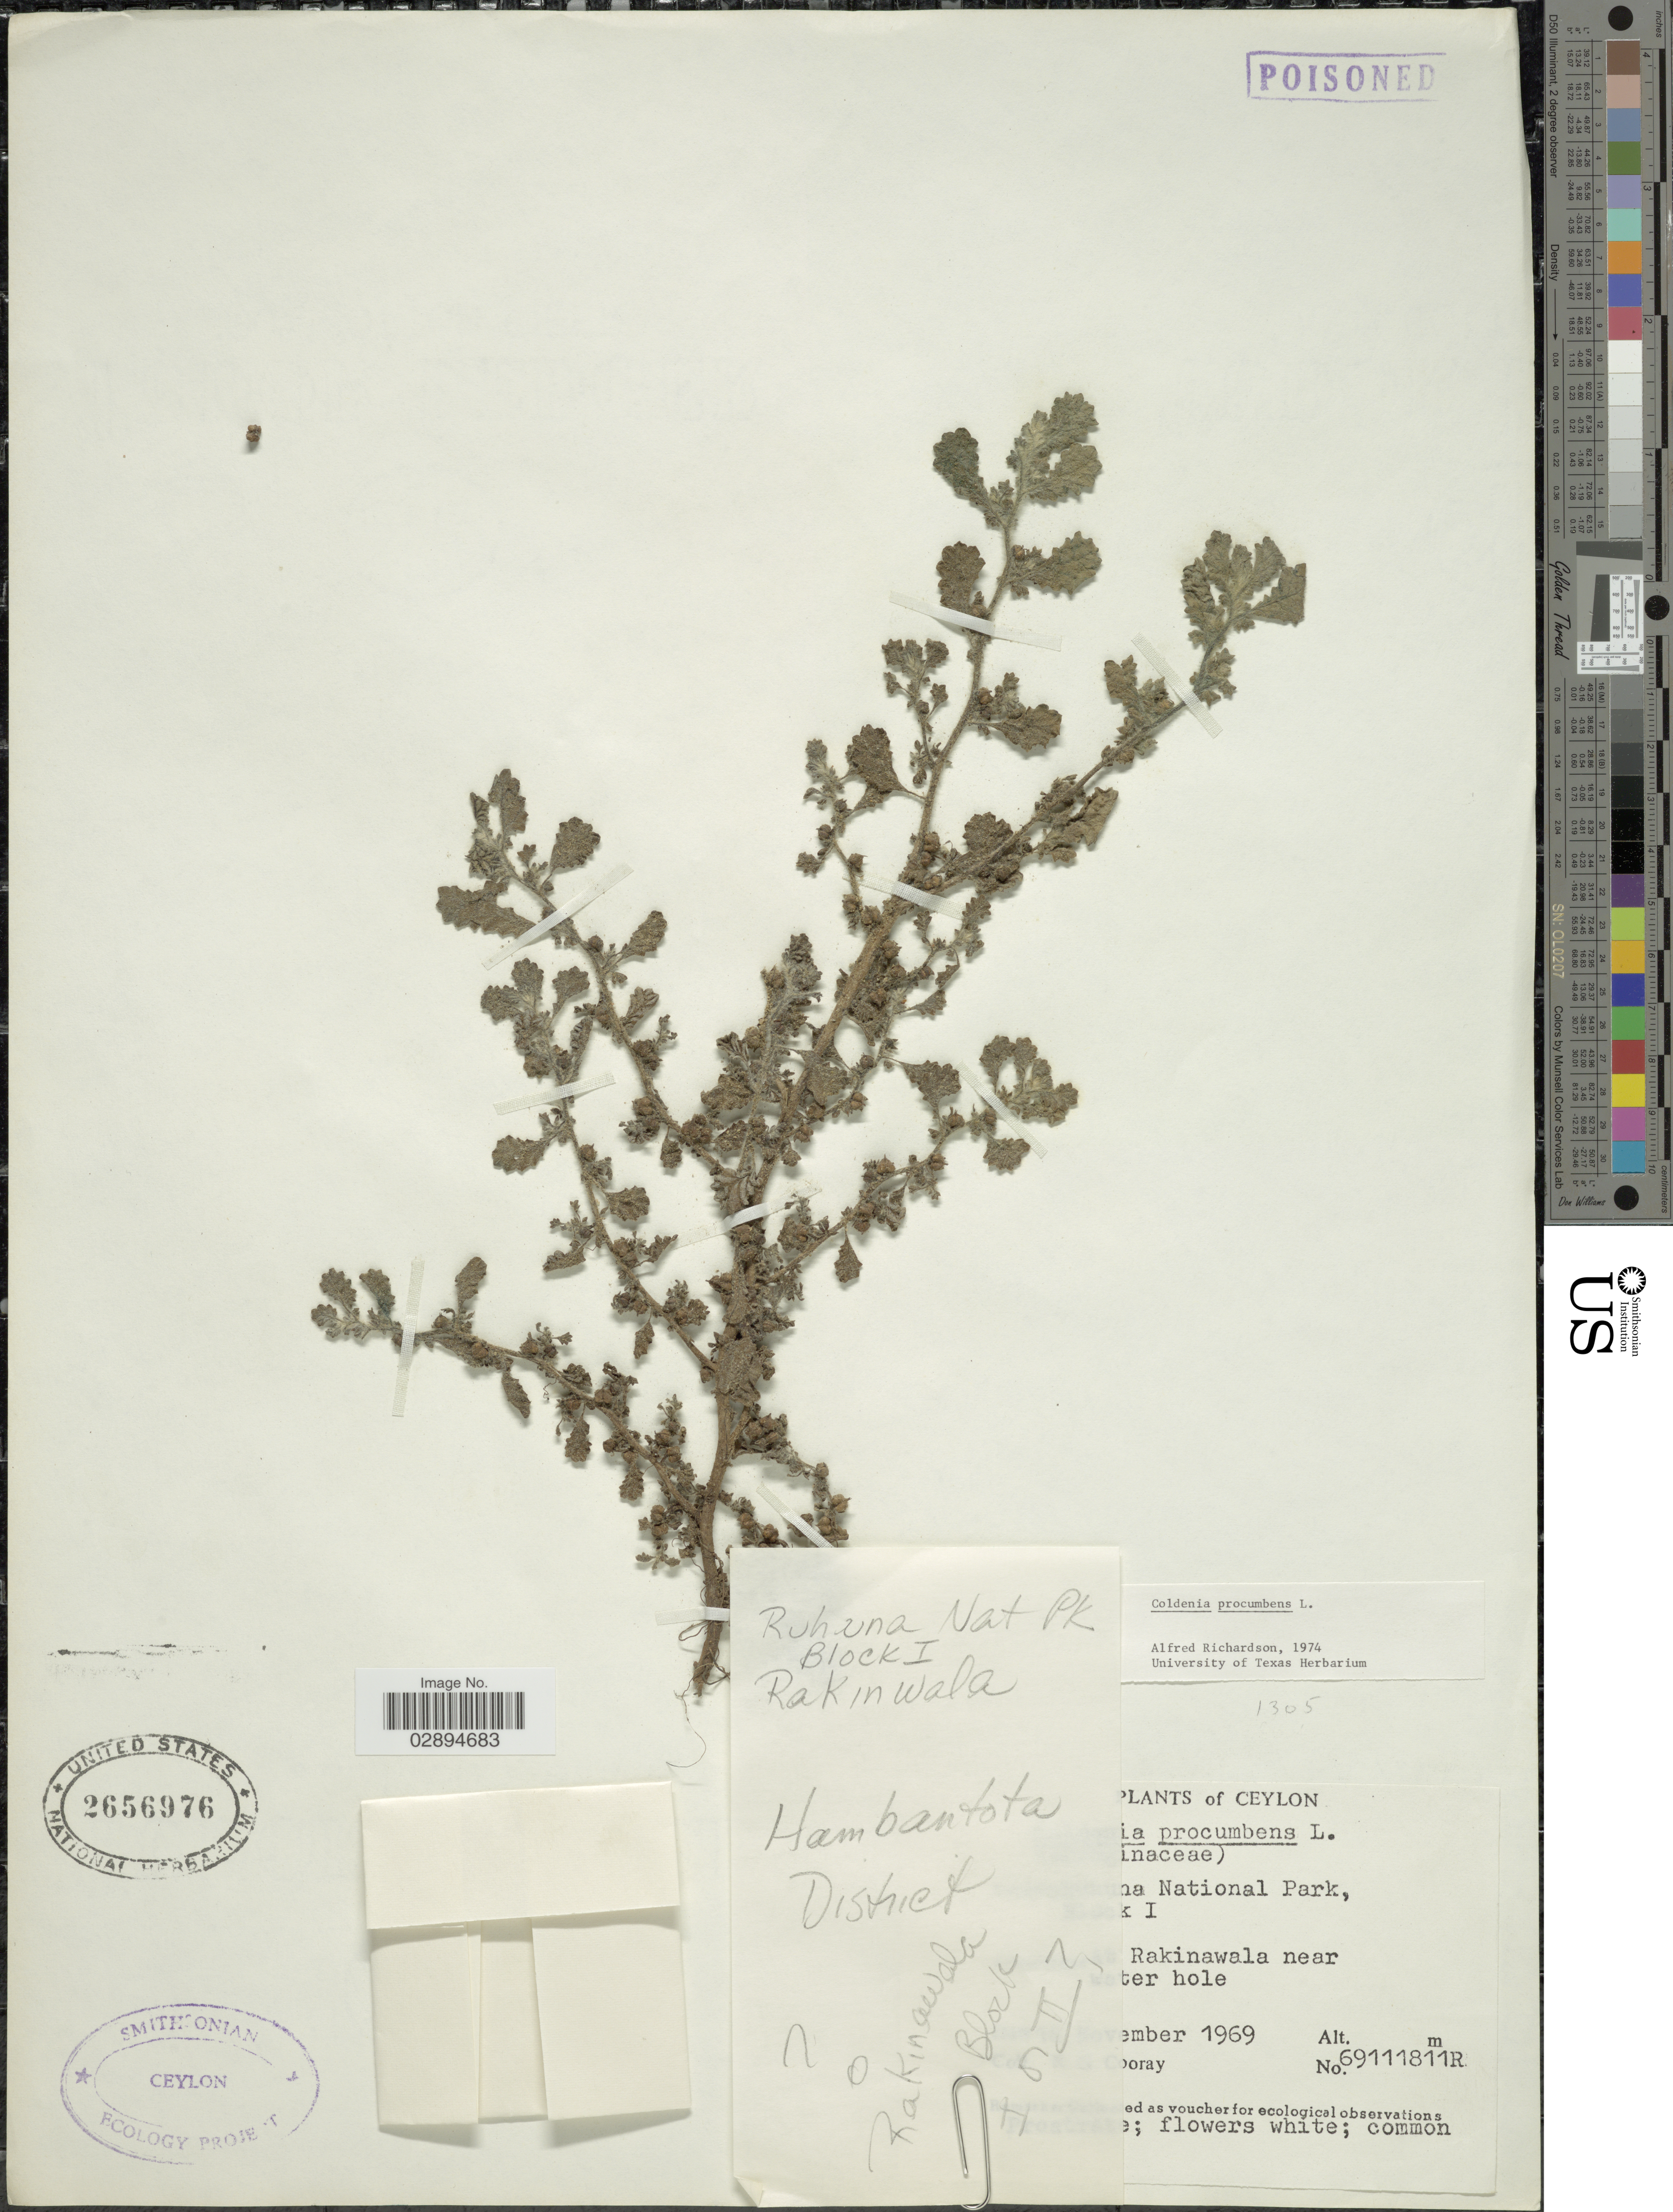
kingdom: Plantae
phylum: Tracheophyta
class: Magnoliopsida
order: Boraginales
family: Coldeniaceae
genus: Coldenia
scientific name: Coldenia procumbens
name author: L.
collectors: R. Cooray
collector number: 69111811R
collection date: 1969-12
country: Sri Lanka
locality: Ceylon. Ruhuna National Park Block I Rakinwala. Hambantota District. Rakinawala near water hole.[illegible text] Rakinawala Block I or II [unsure placement]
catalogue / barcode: US 2656976